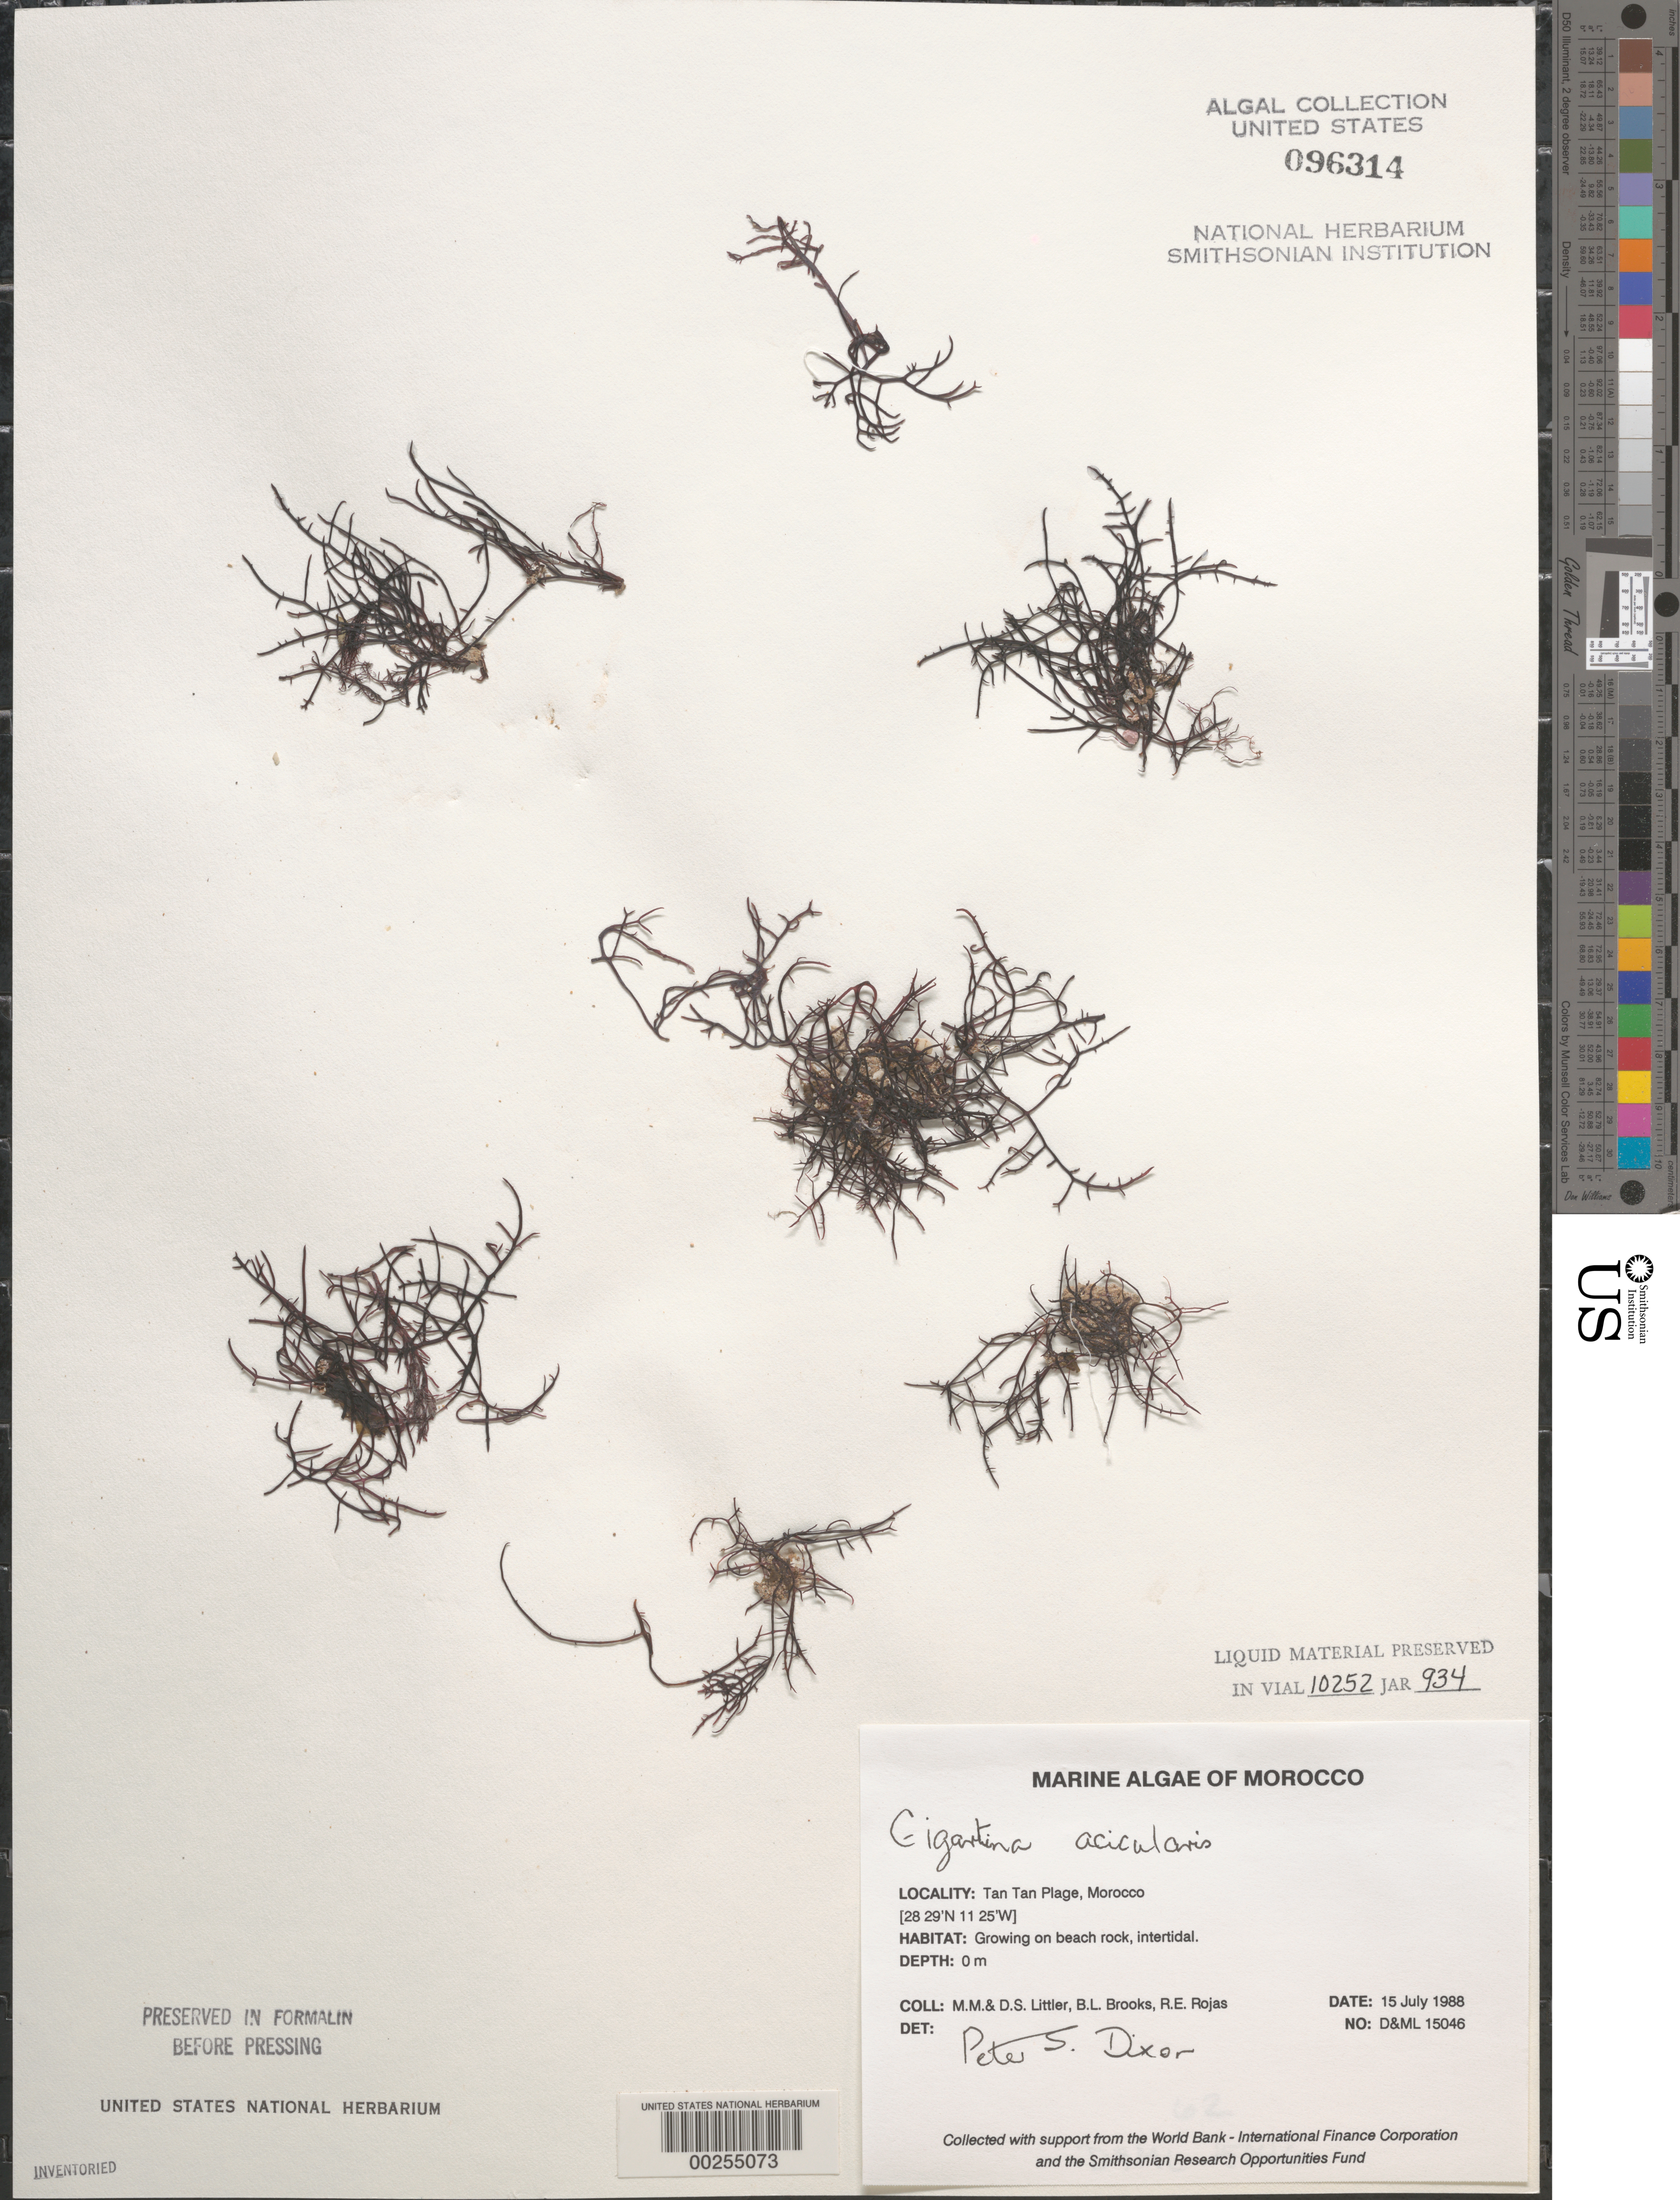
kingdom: Plantae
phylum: Rhodophyta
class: Florideophyceae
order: Gigartinales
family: Gigartinaceae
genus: Chondracanthus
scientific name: Chondracanthus acicularis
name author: (Roth) Fredericq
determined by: Algae name updating Project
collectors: M. M. Littler, D. S. Littler, B. Brooks & R. Rojas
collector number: D&ML 15046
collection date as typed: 15 Jul 1988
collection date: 1988-07-15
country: Morocco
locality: Tan Tan Plage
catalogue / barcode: US 96314